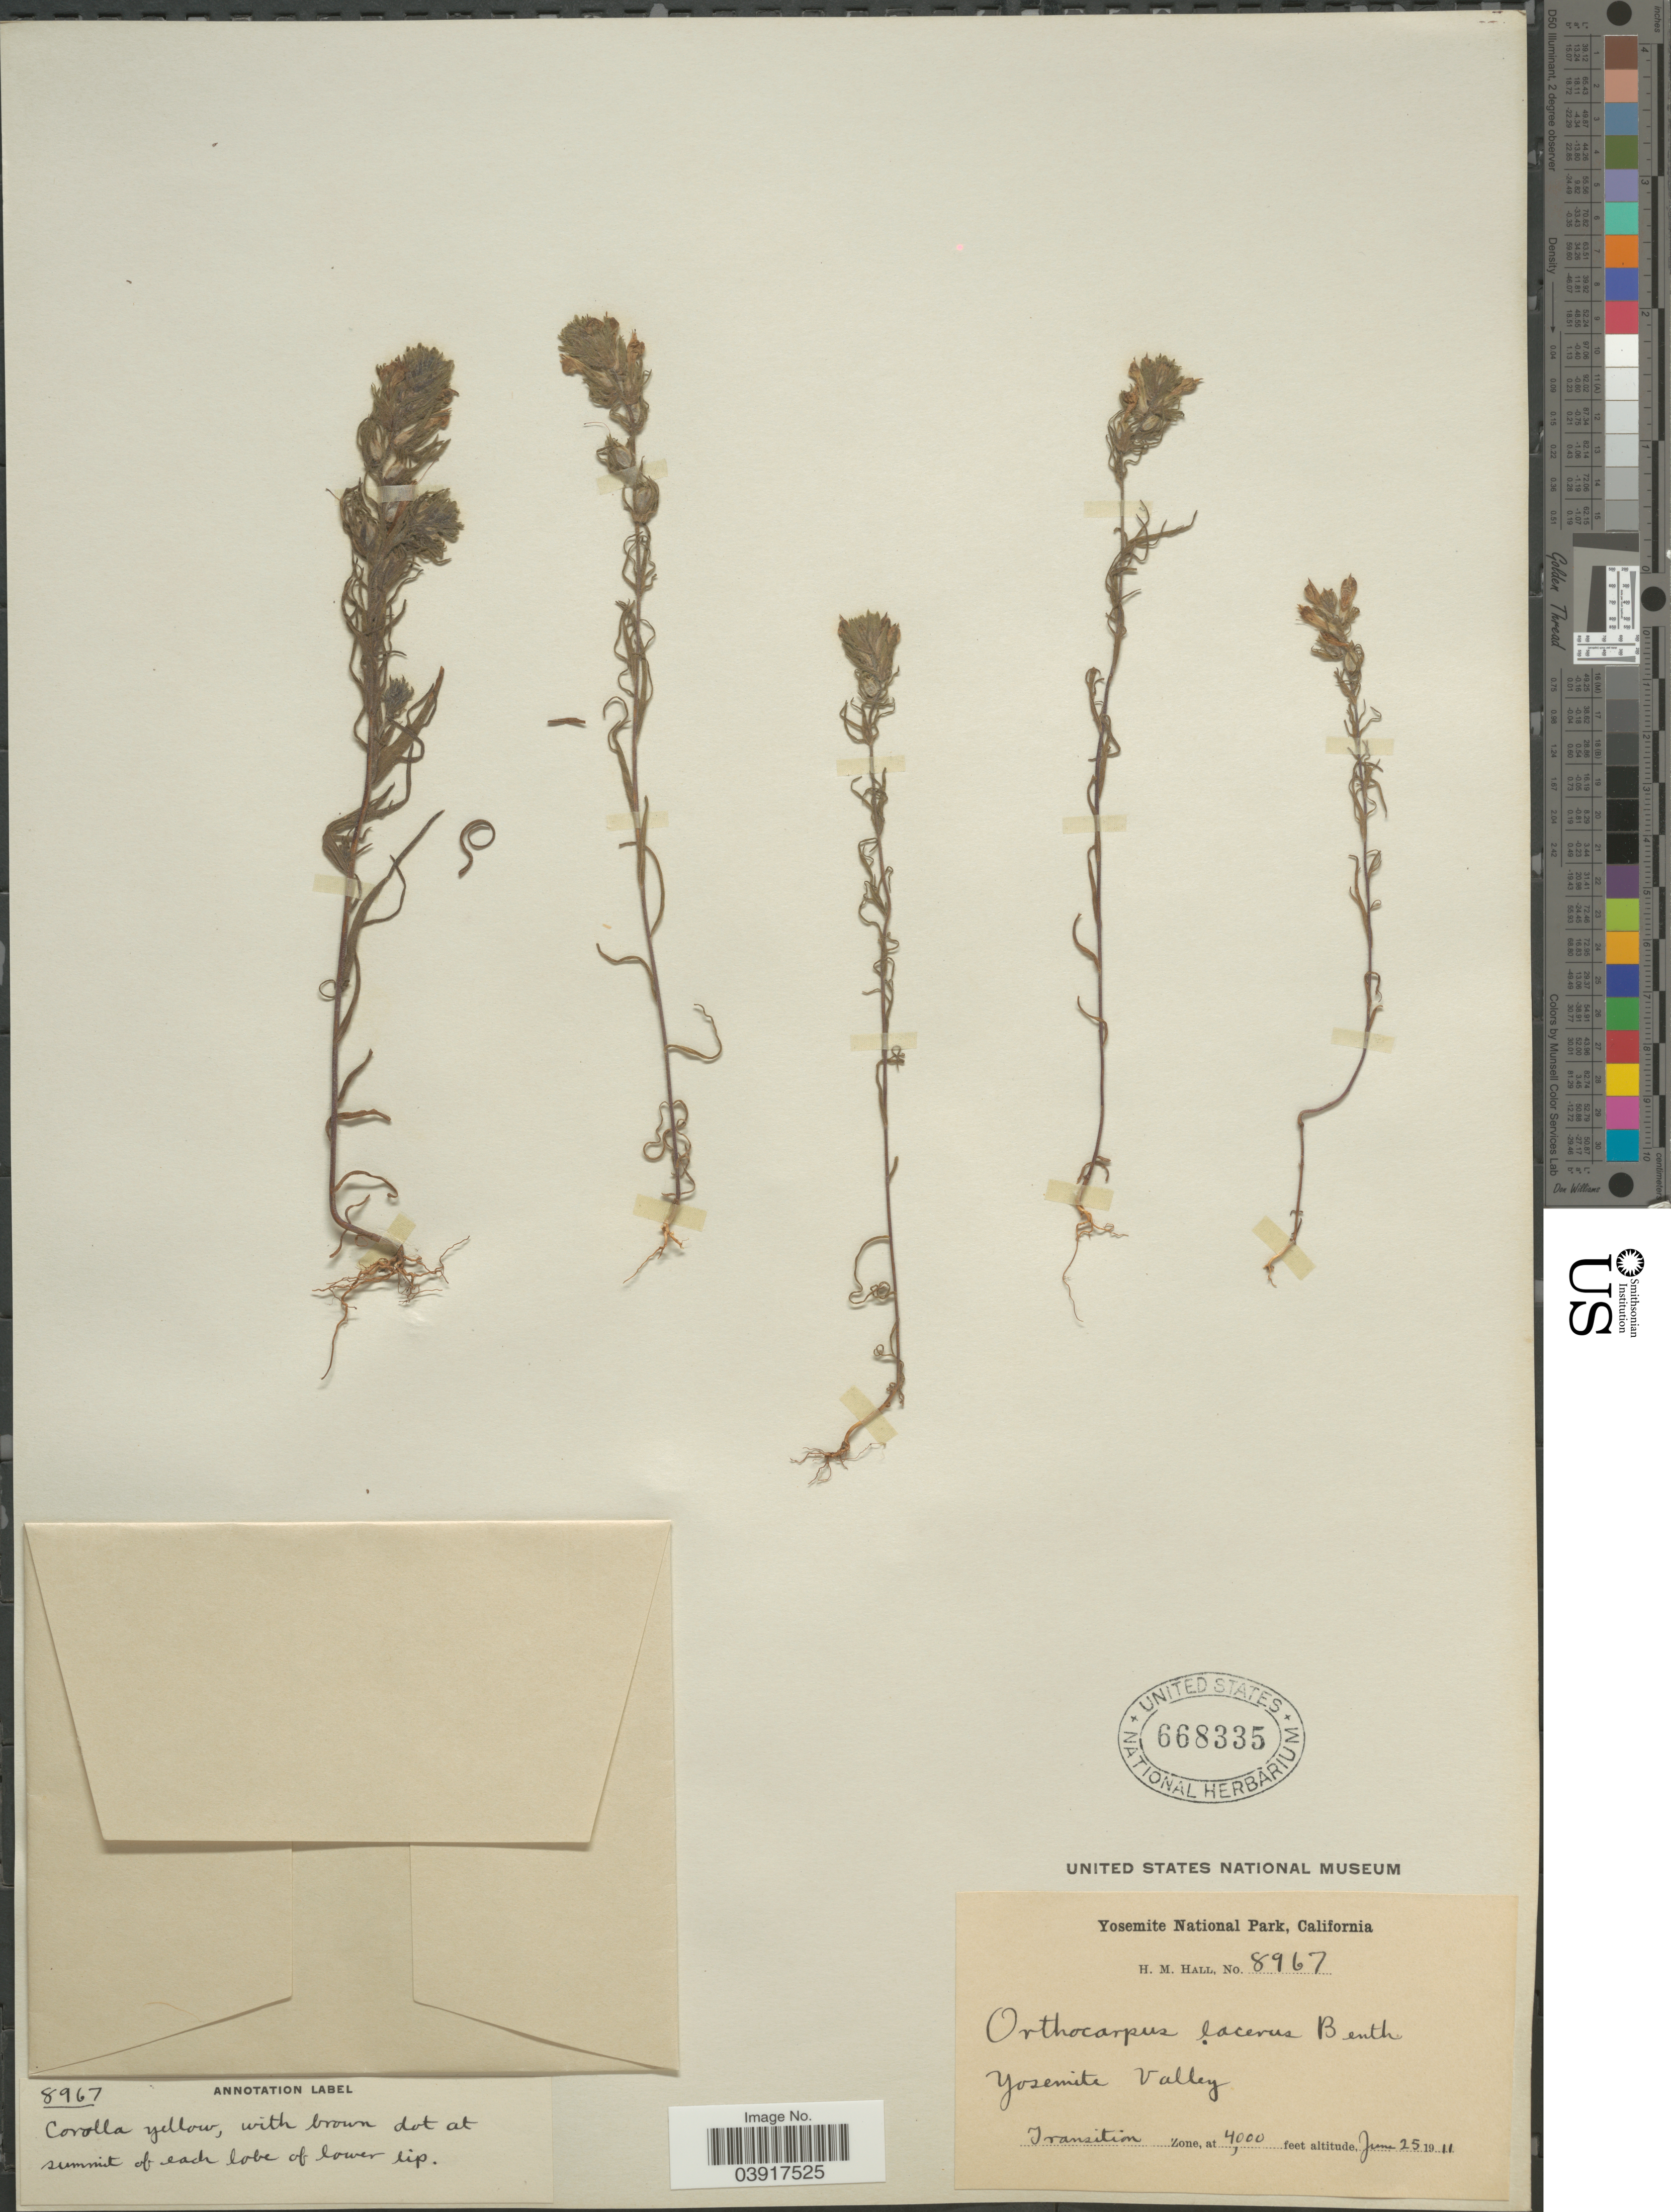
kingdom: Plantae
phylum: Tracheophyta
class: Magnoliopsida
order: Lamiales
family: Orobanchaceae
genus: Orthocarpus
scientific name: Orthocarpus lacerus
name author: Benth.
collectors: H. M. Hall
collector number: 8967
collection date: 1911-06-25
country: United States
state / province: California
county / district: Mariposa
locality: Yosemite National Park. Yosemite Valley. Transition Zone.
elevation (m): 1219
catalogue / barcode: US 668335